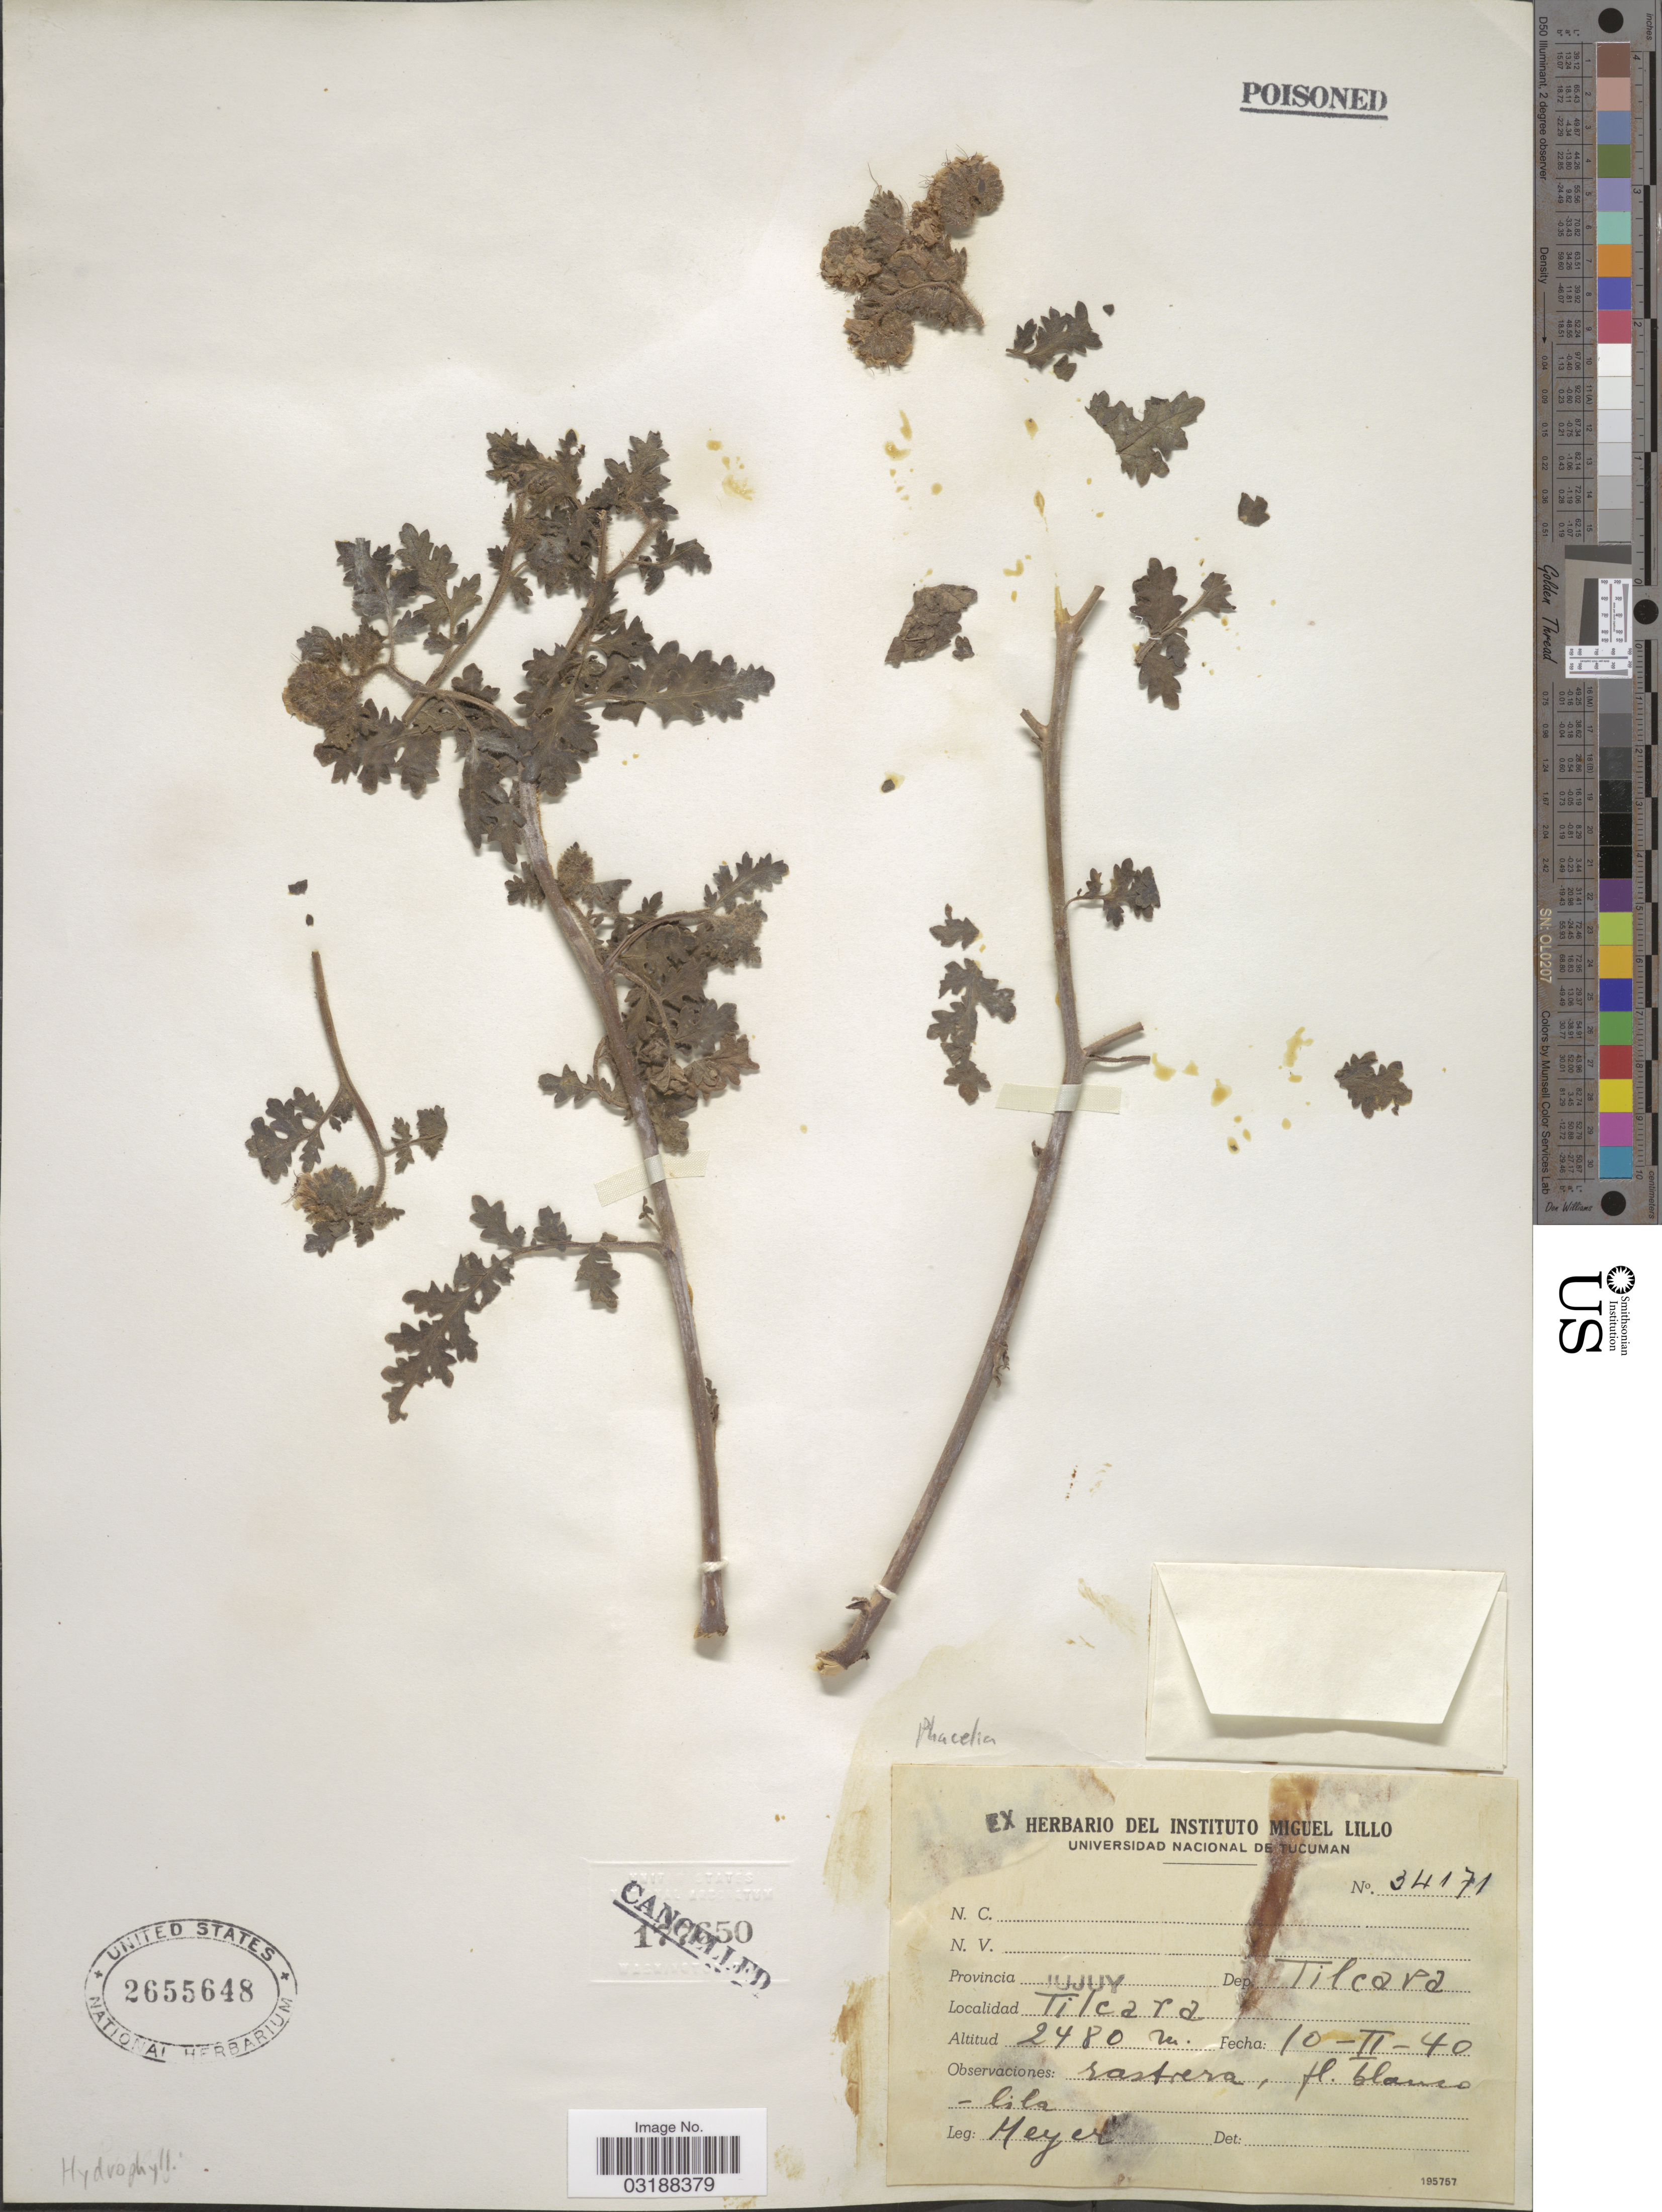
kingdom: Plantae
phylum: Tracheophyta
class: Magnoliopsida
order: Boraginales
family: Hydrophyllaceae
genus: Phacelia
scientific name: Phacelia sp.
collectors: -- Meyer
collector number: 34171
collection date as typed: Transcribed d/m/y: 10/2/40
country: Argentina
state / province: Jujuy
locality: Provincia Jujuy. Dep. Tilcara. Tilcara.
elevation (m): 2480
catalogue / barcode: US 2655648